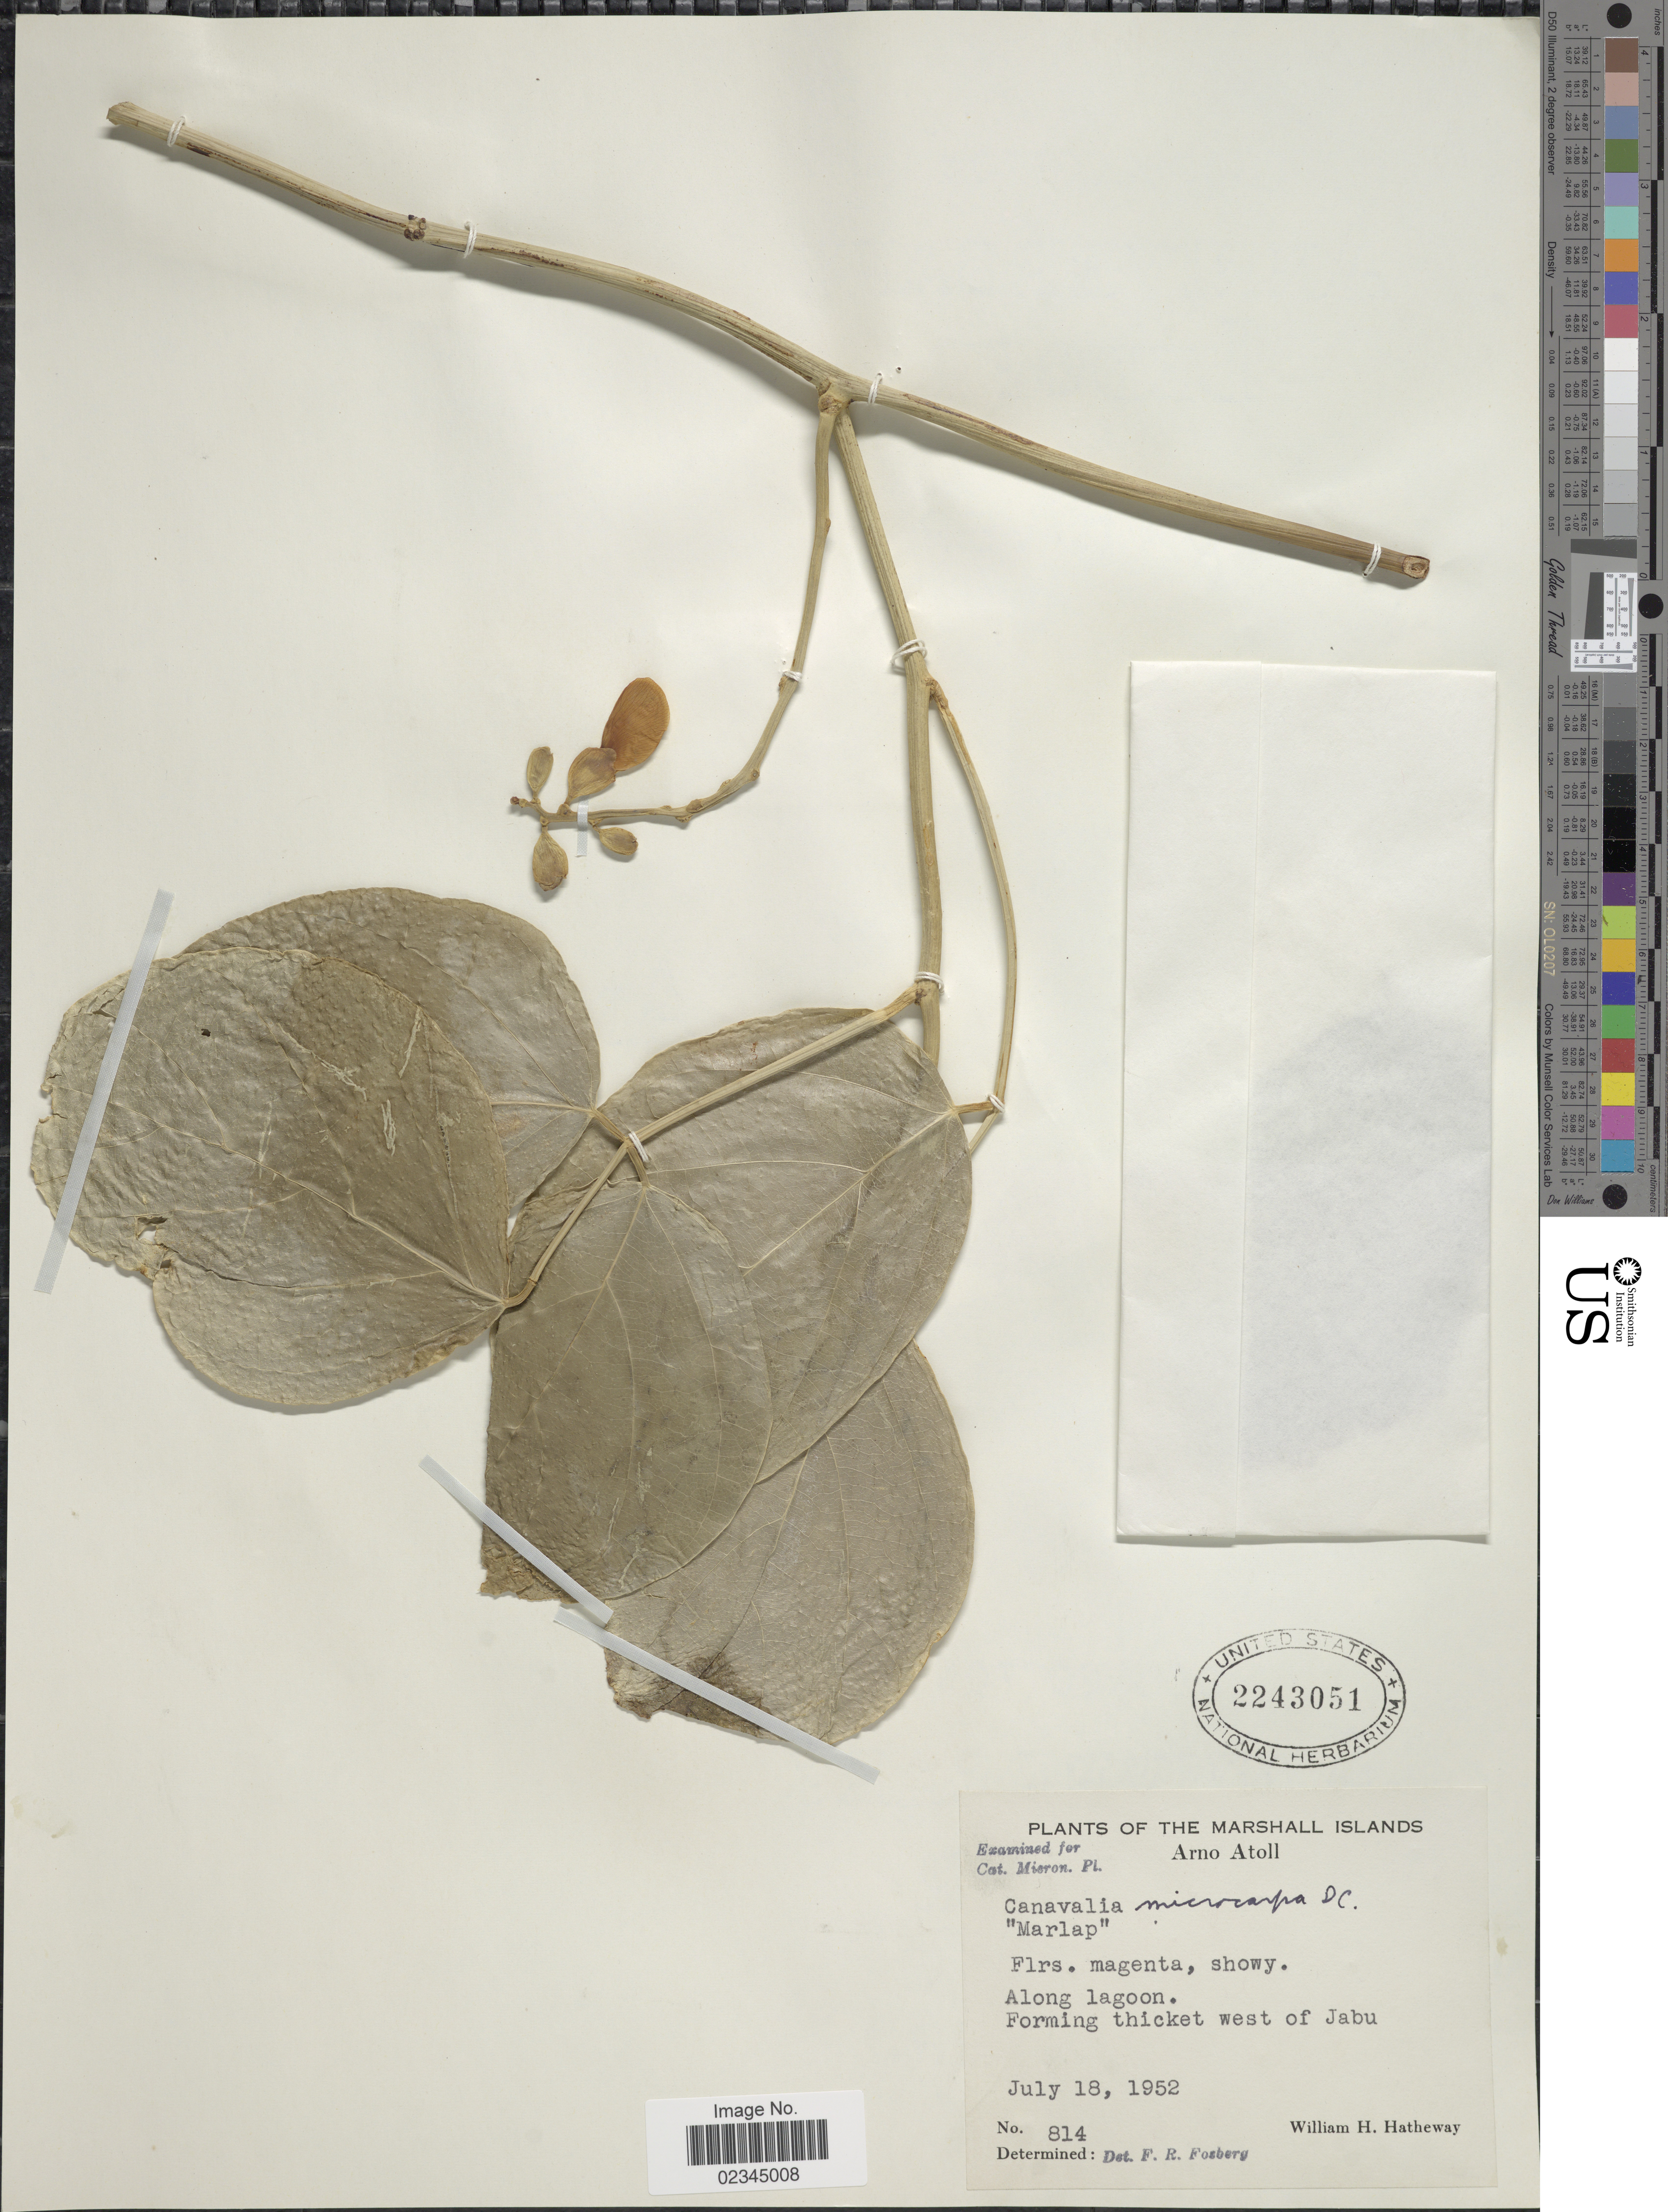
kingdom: Plantae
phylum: Tracheophyta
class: Magnoliopsida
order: Fabales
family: Fabaceae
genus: Canavalia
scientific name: Canavalia cathartica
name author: Thouars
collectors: W. H. Hatheway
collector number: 814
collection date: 1952-07-18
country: Marshall Islands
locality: Arno Atoll, along lagoon, west of Jabu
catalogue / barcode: US 2243051